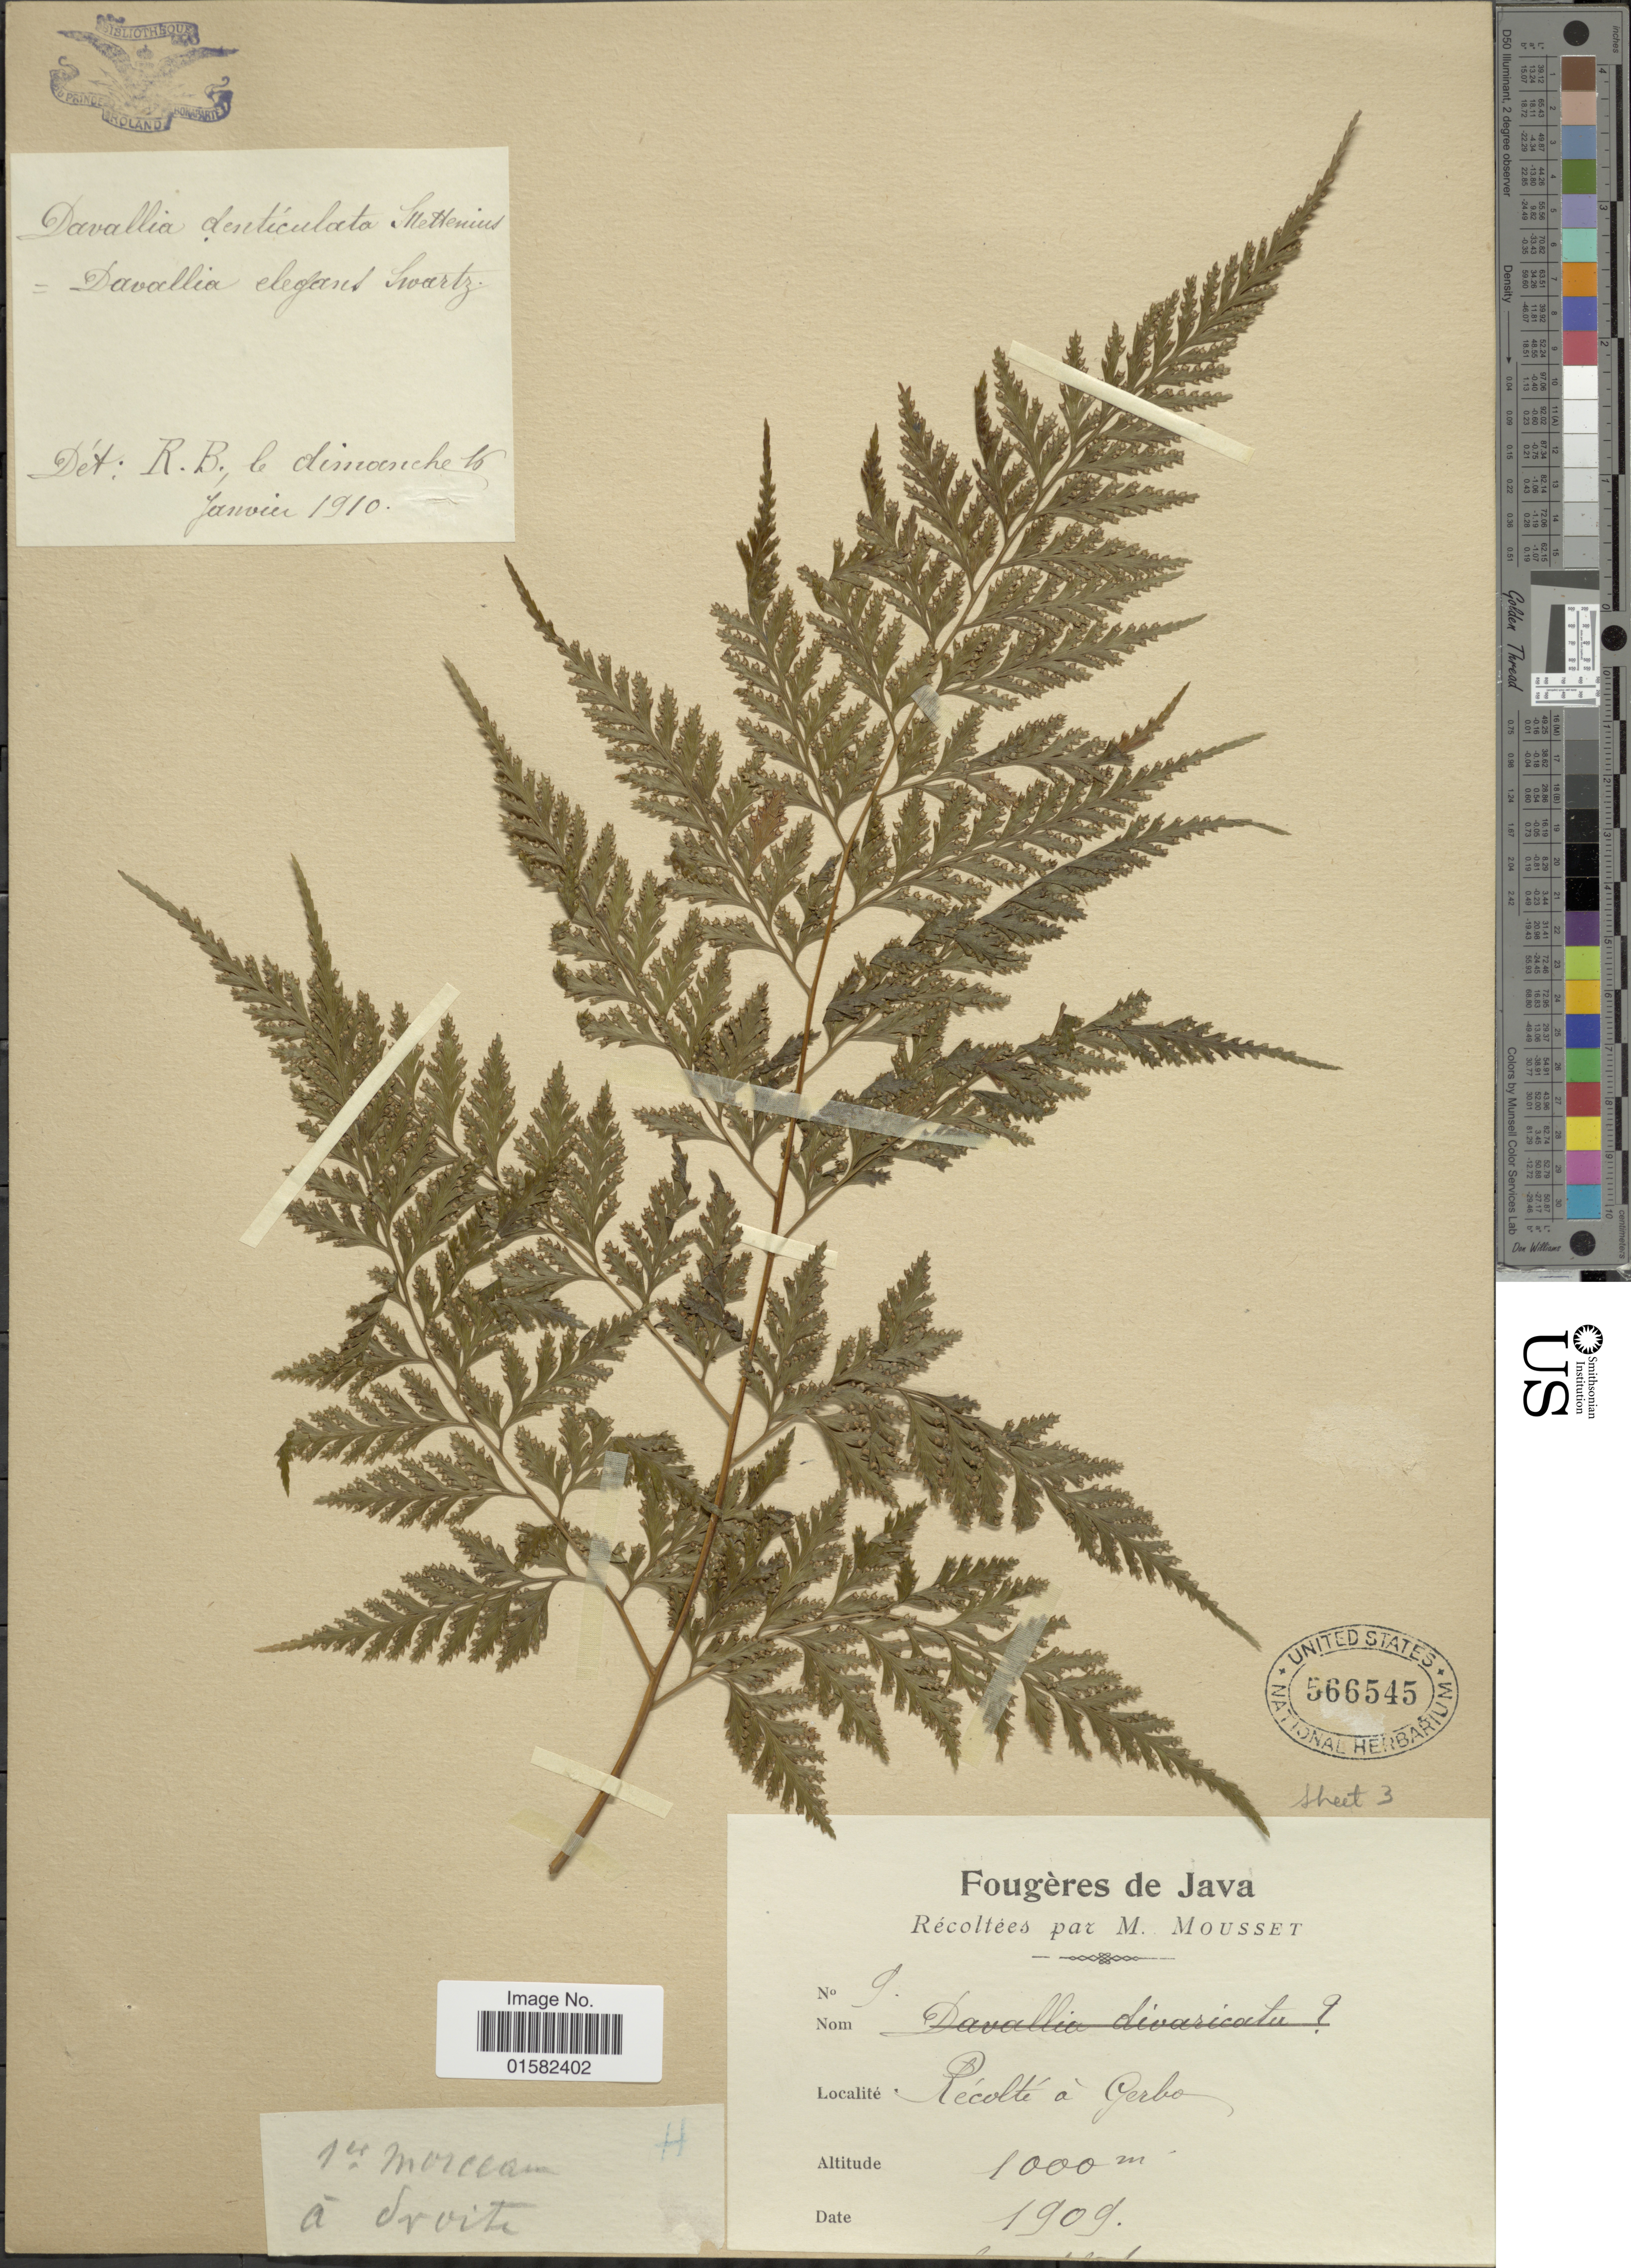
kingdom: Plantae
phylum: Tracheophyta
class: Polypodiopsida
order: Polypodiales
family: Davalliaceae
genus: Wibelia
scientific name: Wibelia denticulata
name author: (Burm. f.) M. Kato & Tsutsumi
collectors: M. Mousset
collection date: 1909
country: Indonesia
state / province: Java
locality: Java, a Gerbo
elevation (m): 1000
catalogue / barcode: US 566545